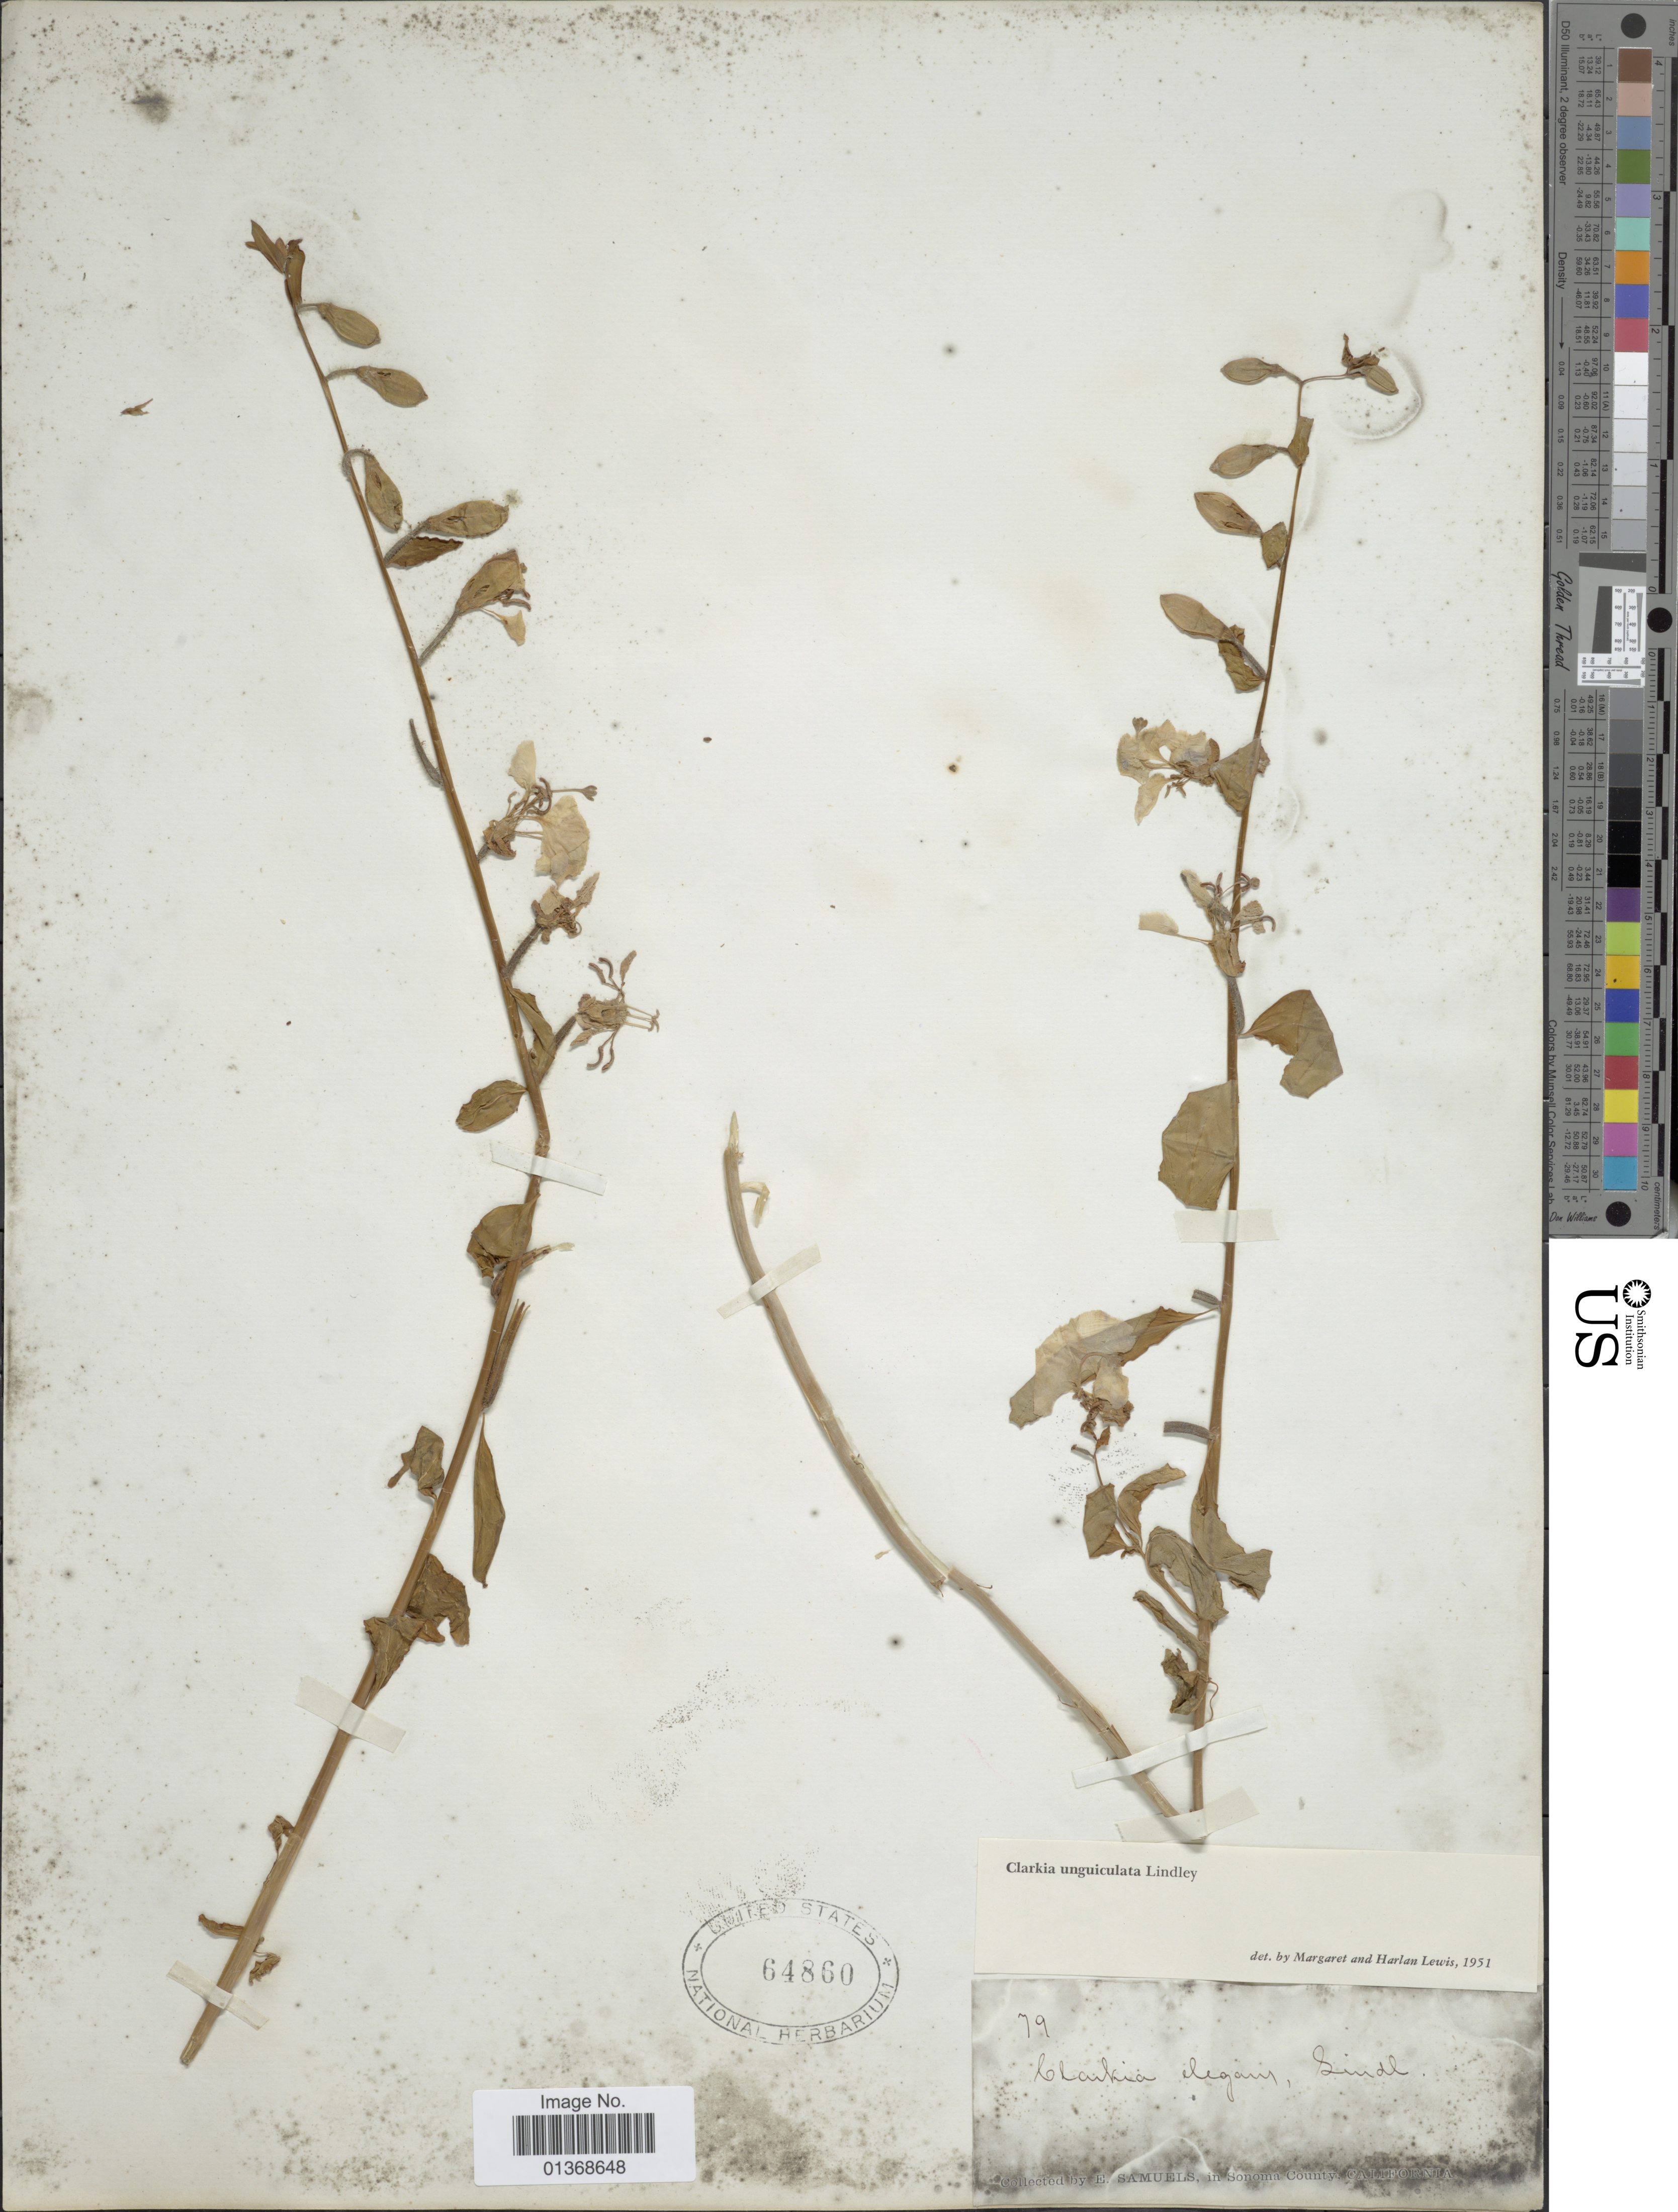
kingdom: Plantae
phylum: Tracheophyta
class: Magnoliopsida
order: Myrtales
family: Onagraceae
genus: Clarkia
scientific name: Clarkia unguiculata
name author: Lindl.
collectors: E. Samuels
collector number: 79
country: United States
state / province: California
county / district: Sonoma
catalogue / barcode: US 64860